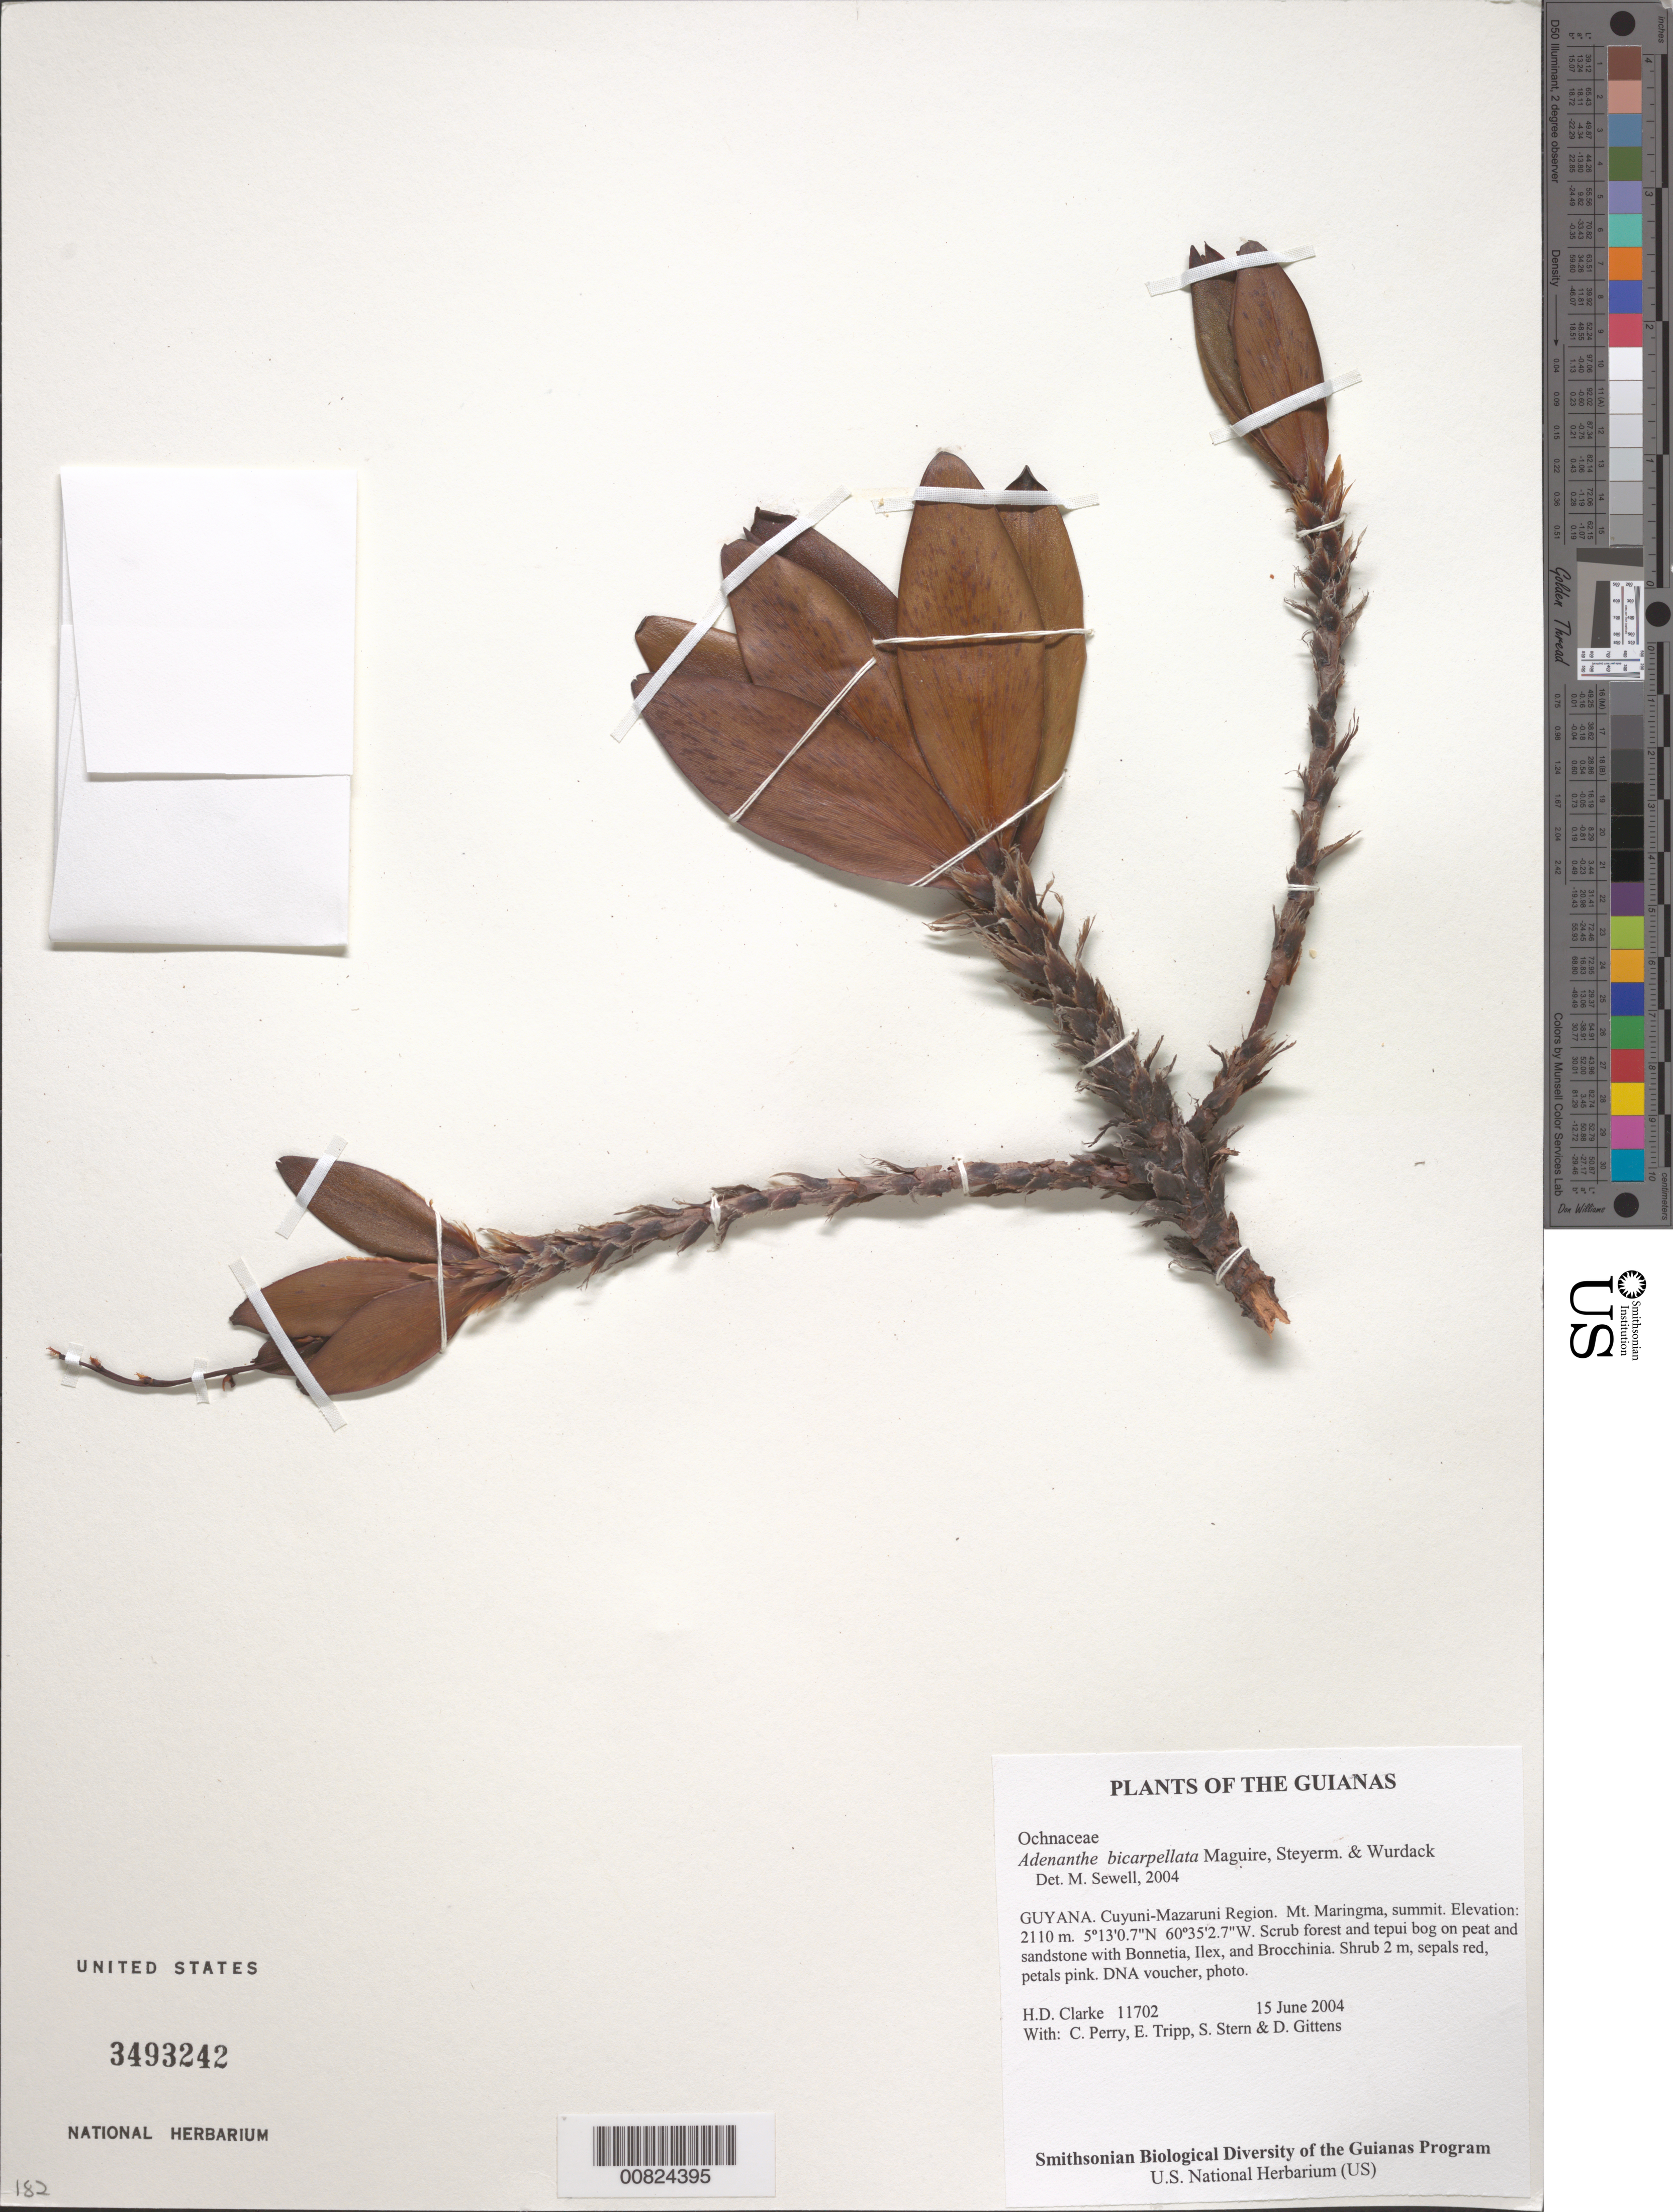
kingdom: Plantae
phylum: Tracheophyta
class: Magnoliopsida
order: Malpighiales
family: Ochnaceae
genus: Tyleria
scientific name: Tyleria bicarpellata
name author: (Maguire et al.) M.C.E. Amaral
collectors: H. D. Clarke, C. Perry, E. Tripp, S. R. Stern & D. Gittens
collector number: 11702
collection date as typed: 15 June 2004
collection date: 2004-06-15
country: Guyana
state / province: Cuyuni-Mazaruni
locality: Mt. Maringma, summit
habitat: Scrub forest and tepui bog on peat and sandstone with Bonnetia, Ilex, and Brocchinia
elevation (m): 2110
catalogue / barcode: US 3493242